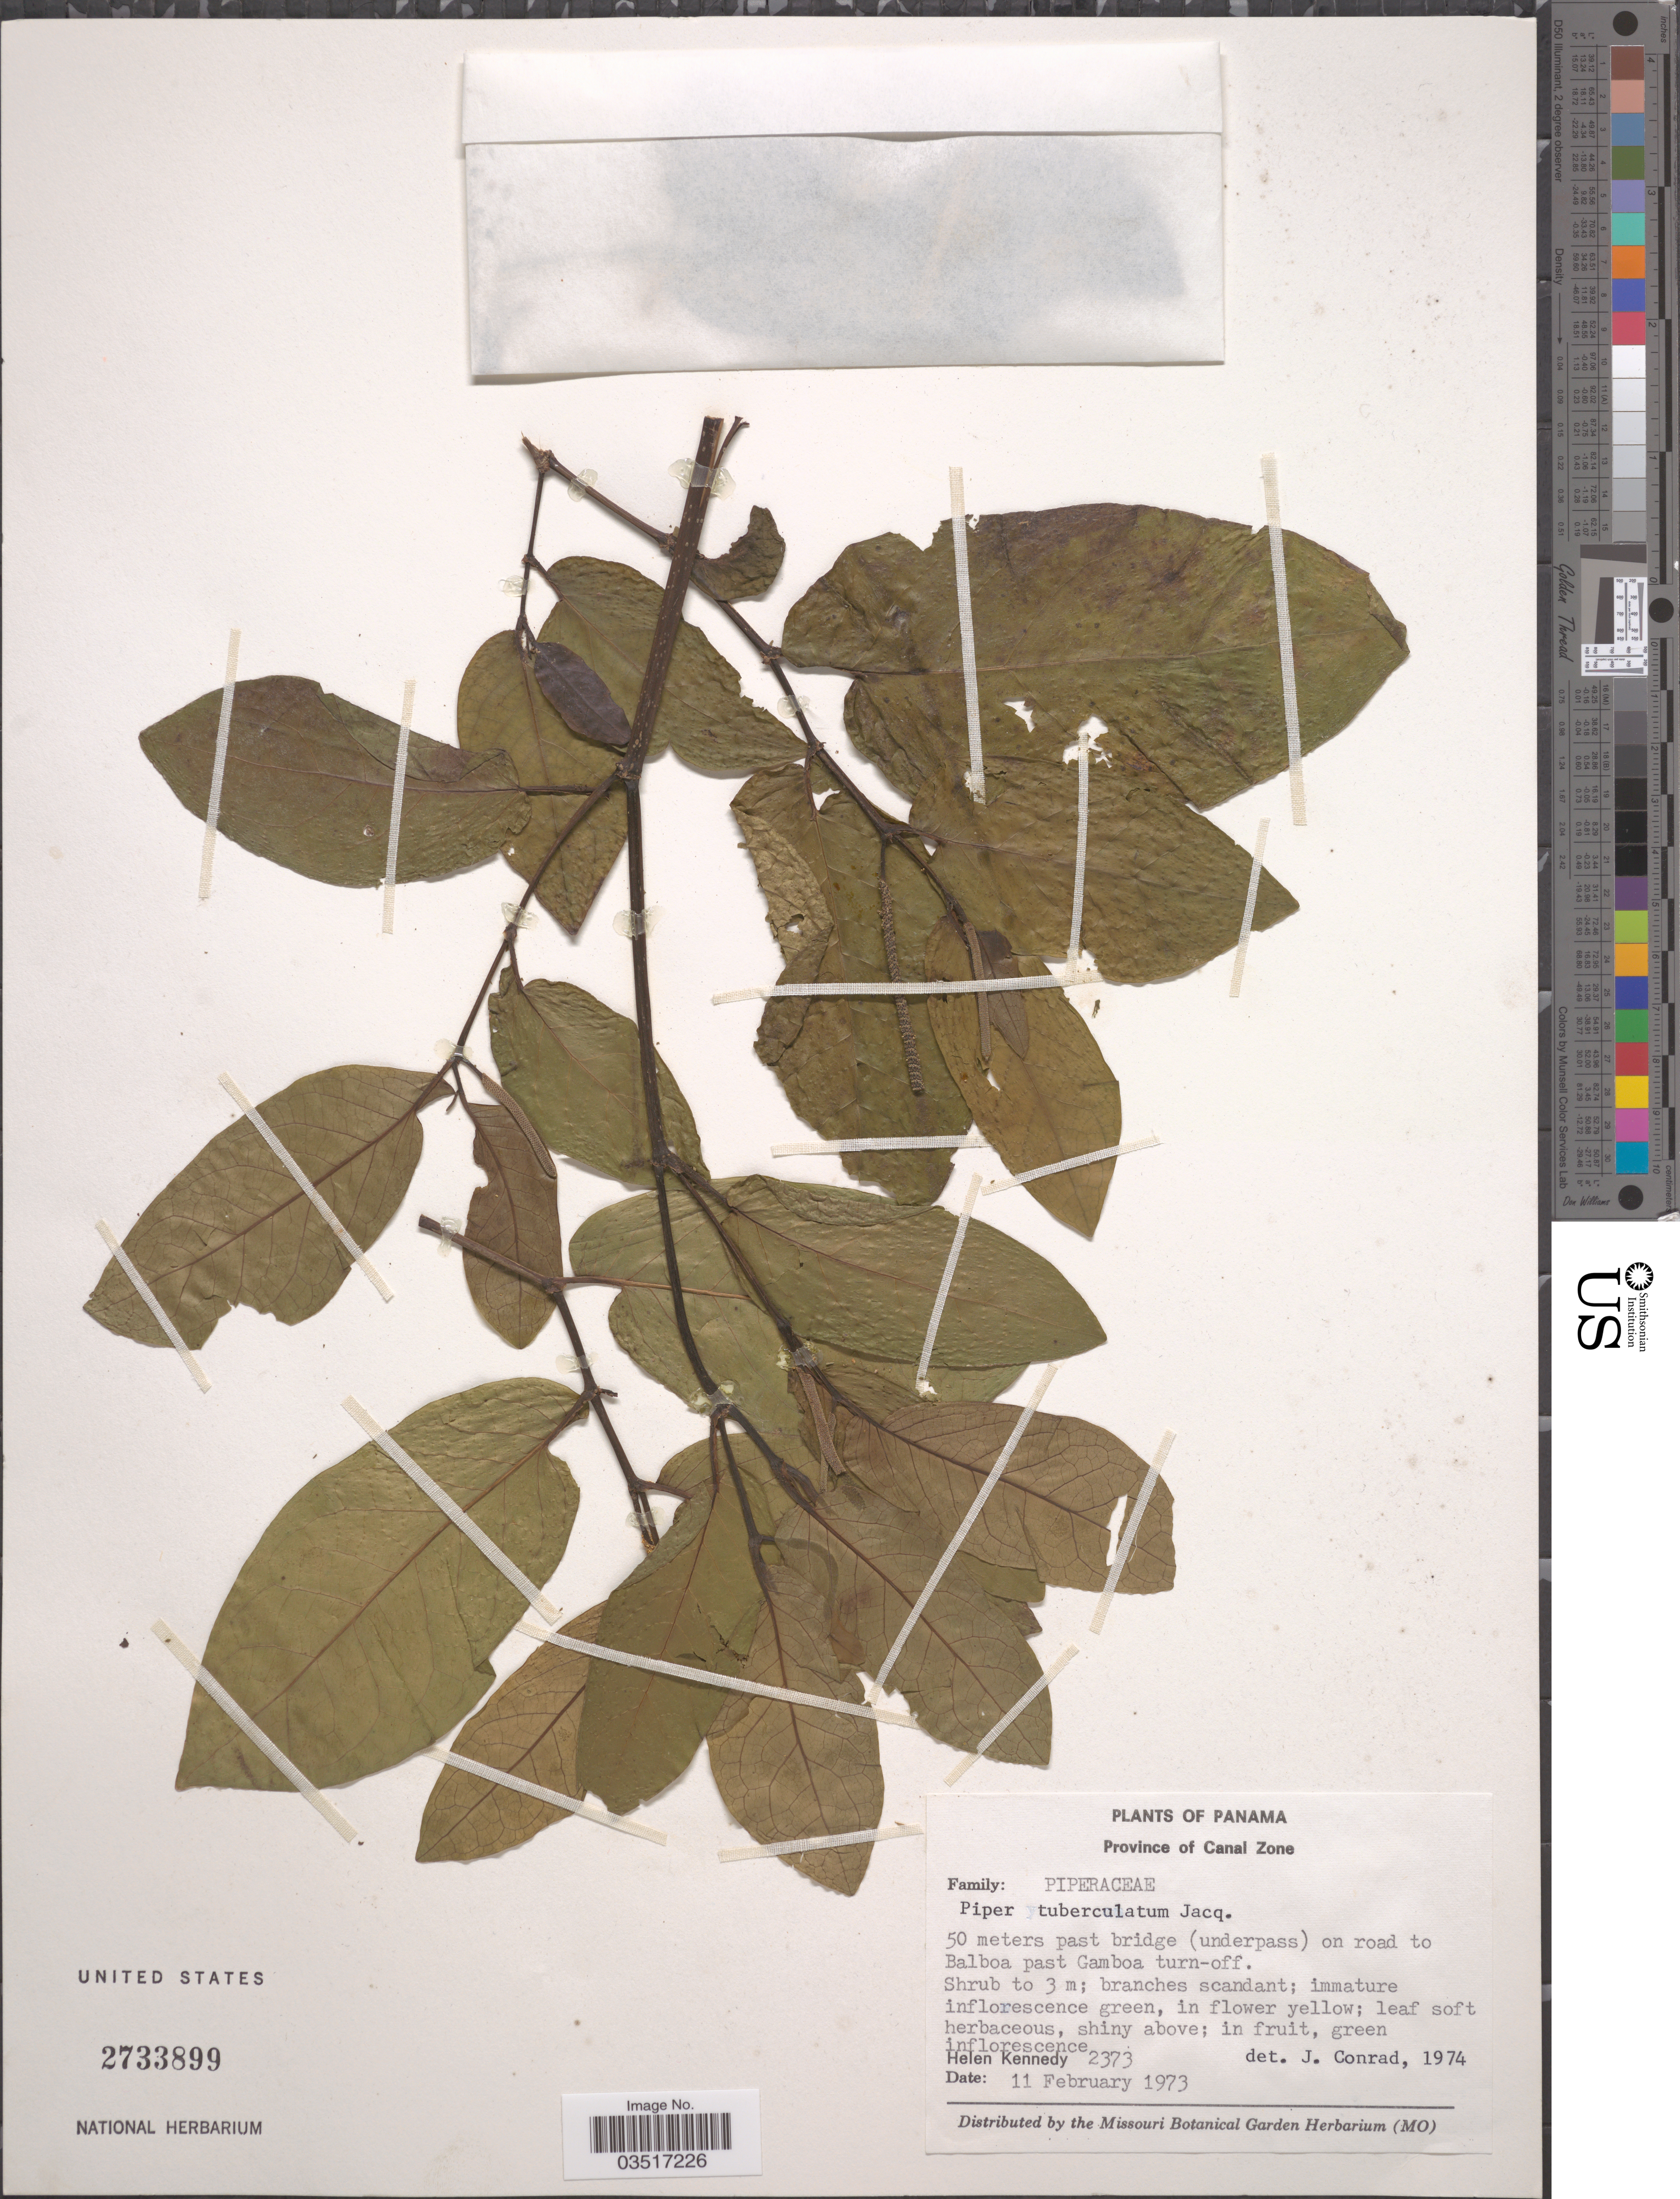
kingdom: Plantae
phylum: Tracheophyta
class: Magnoliopsida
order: Piperales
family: Piperaceae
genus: Piper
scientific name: Piper tuberculatum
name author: Jacq.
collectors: H. Kennedy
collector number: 2373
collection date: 1973-02-11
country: Panama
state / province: Colón / Panamá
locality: Province of Canal Zone. 50 meters past bridge (underpass) on road to Balboa past Gamboa turn-off.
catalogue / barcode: US 2733899